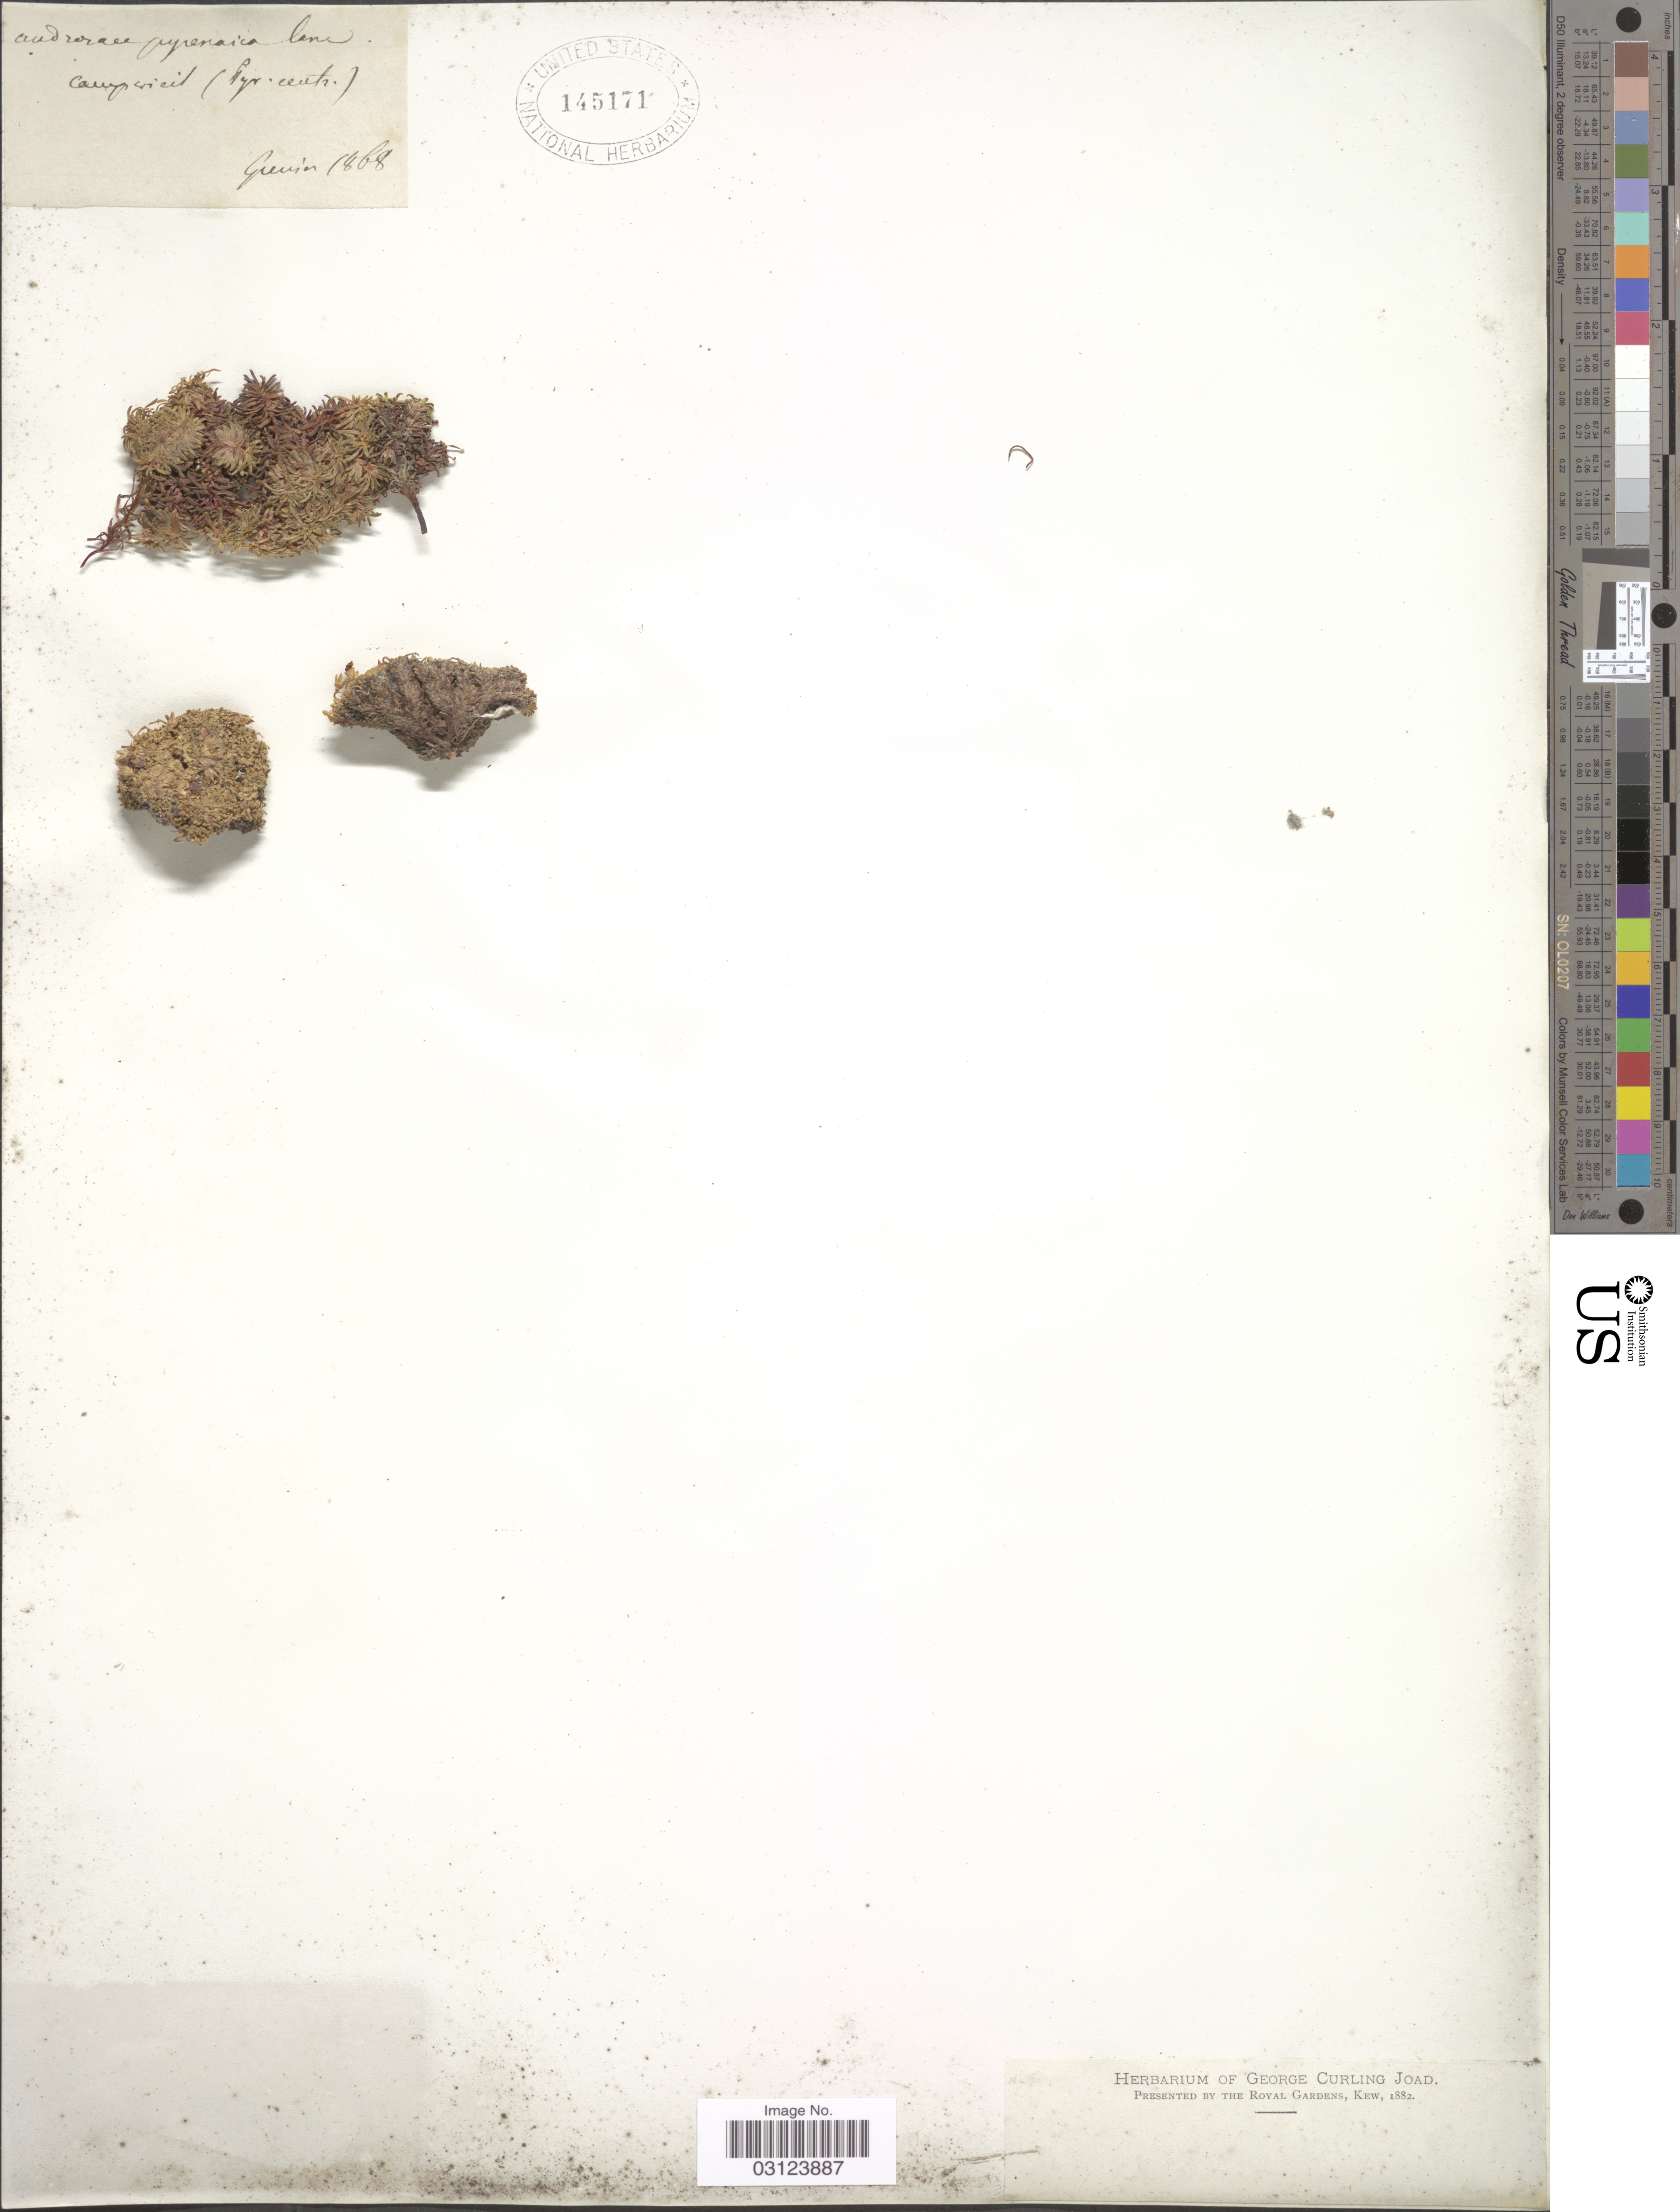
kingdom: Plantae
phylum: Tracheophyta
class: Magnoliopsida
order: Ericales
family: Primulaceae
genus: Androsace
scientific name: Androsace pyrenaica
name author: Lam.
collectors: Grenier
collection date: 1868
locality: [illegible text] (Pyr. centr.).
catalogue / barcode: US 145171